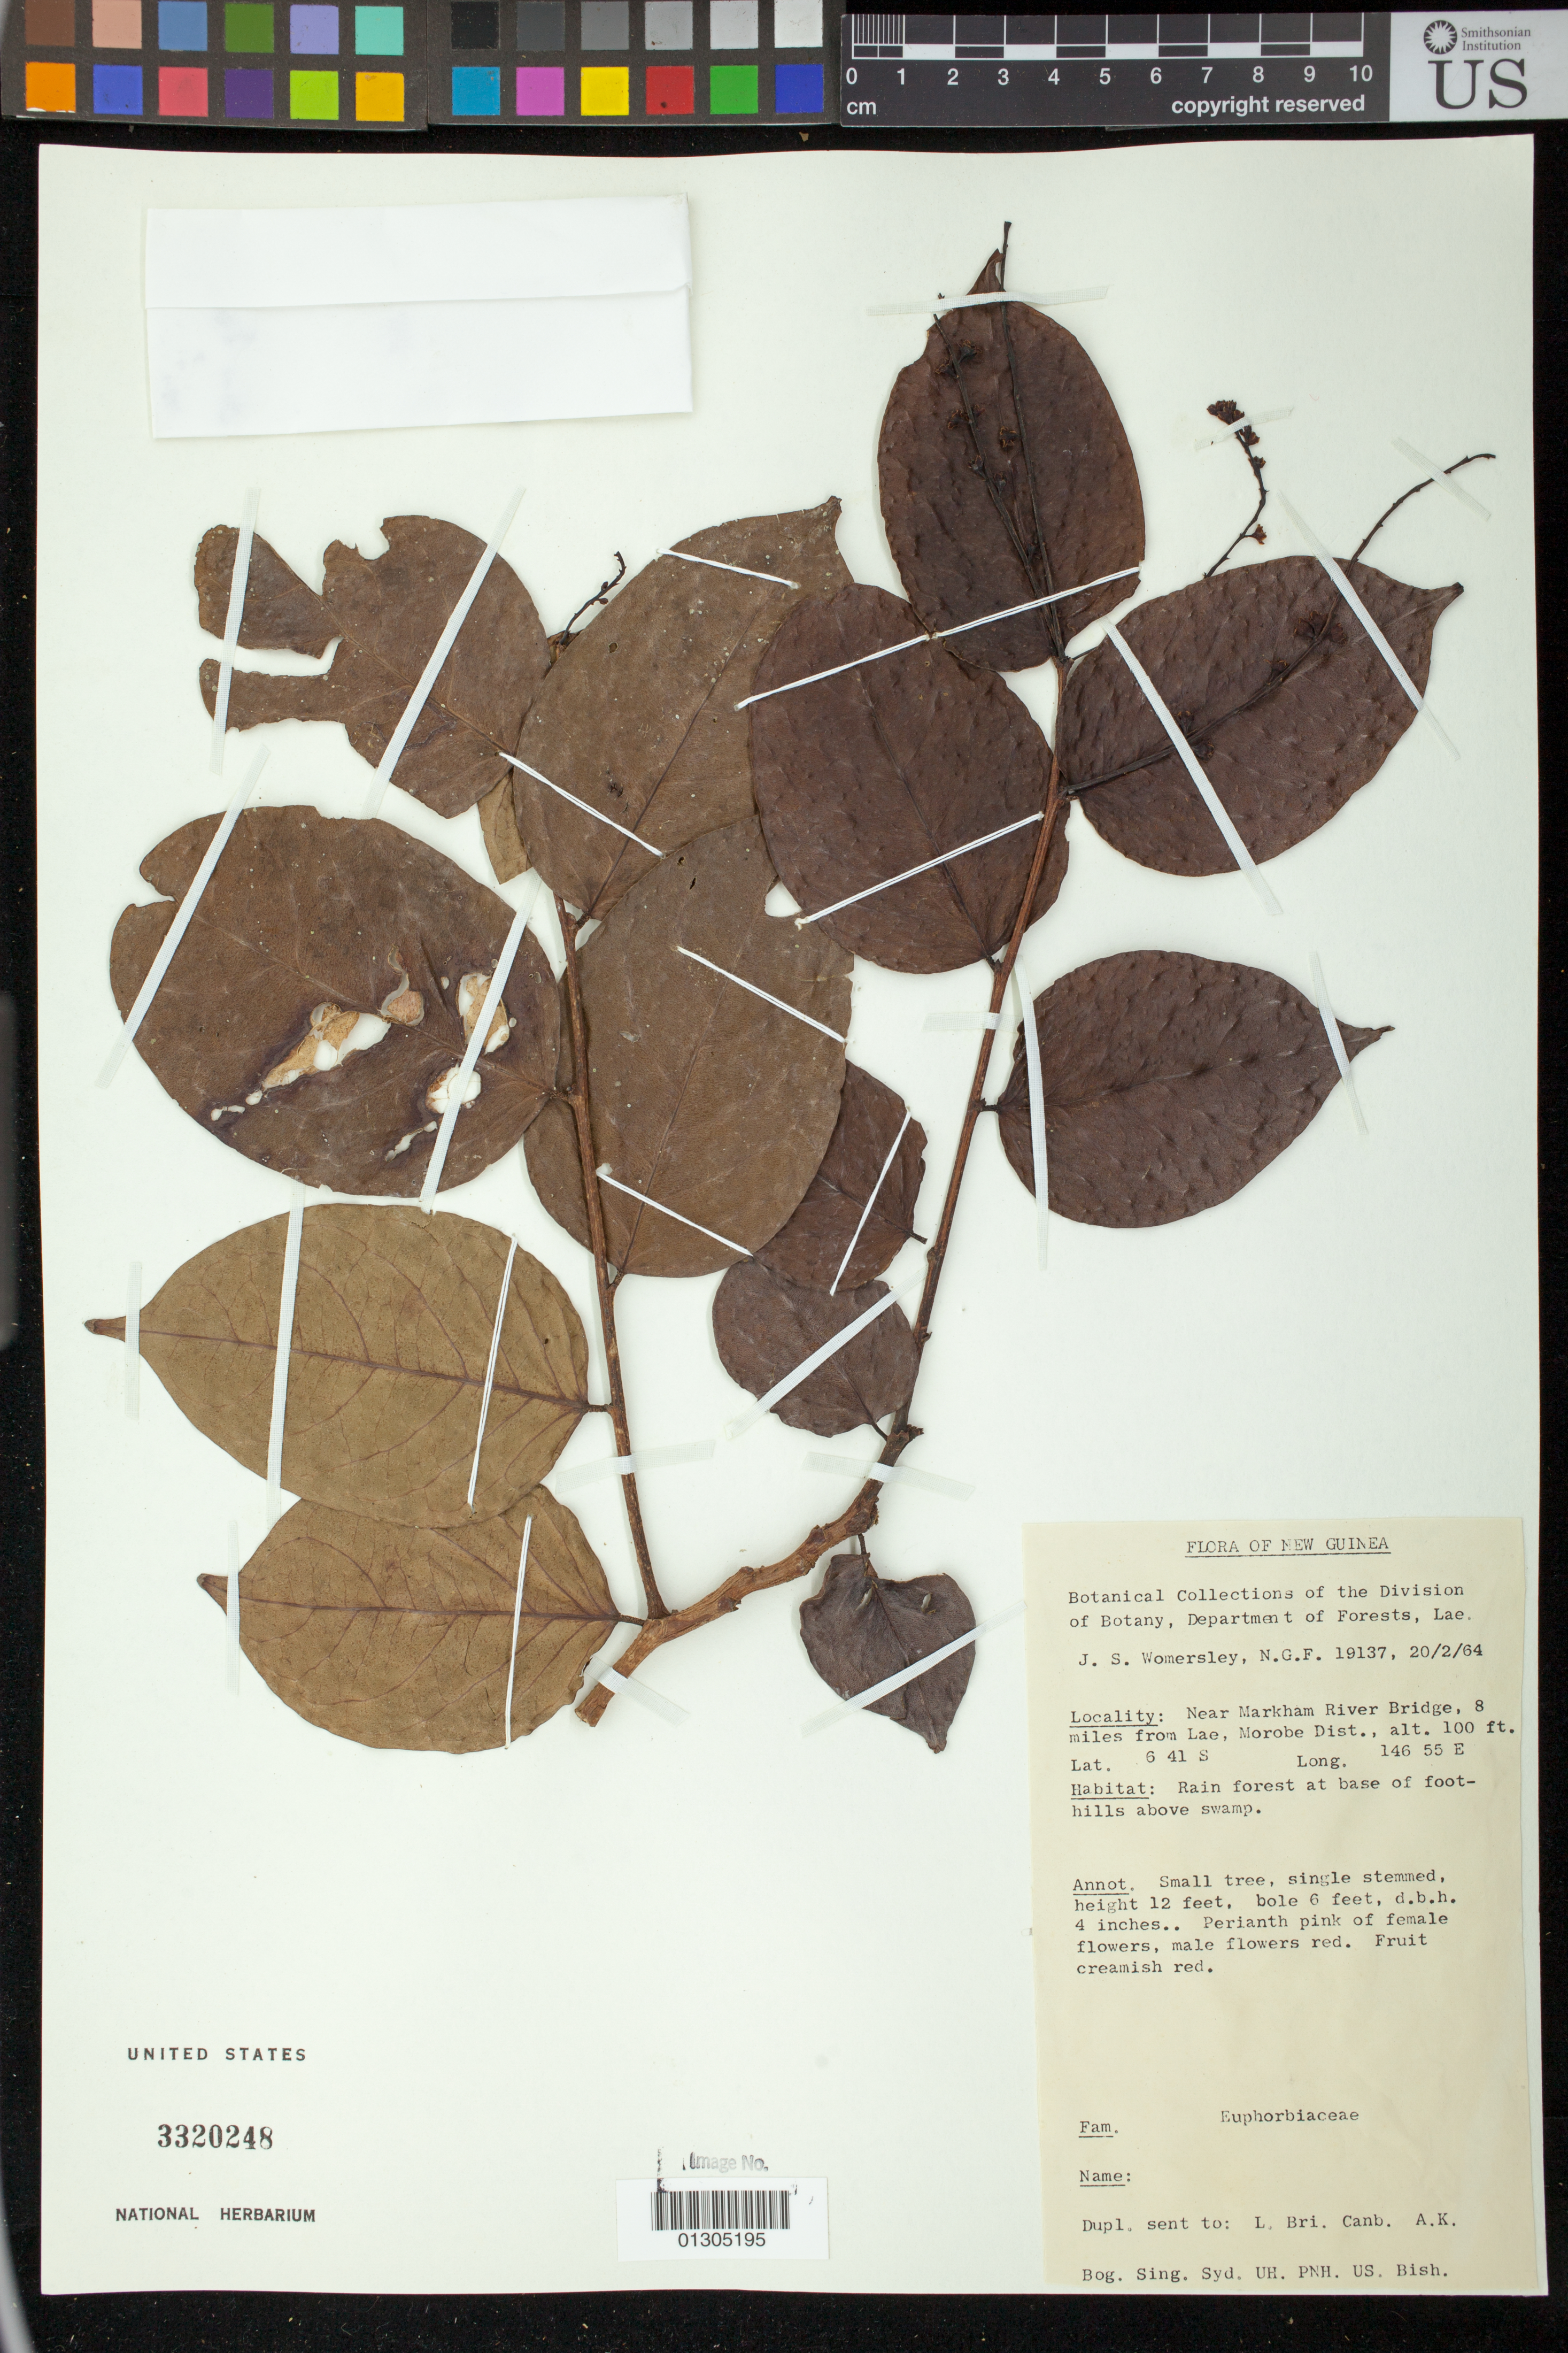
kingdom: Plantae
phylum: Tracheophyta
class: Magnoliopsida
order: Malpighiales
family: Euphorbiaceae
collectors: J. S. Womersley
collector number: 19137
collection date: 1964-02-20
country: Papua New Guinea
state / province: Morobe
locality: Near Markham River Bridge, 8 miles from Lae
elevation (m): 30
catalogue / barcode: US 3320248